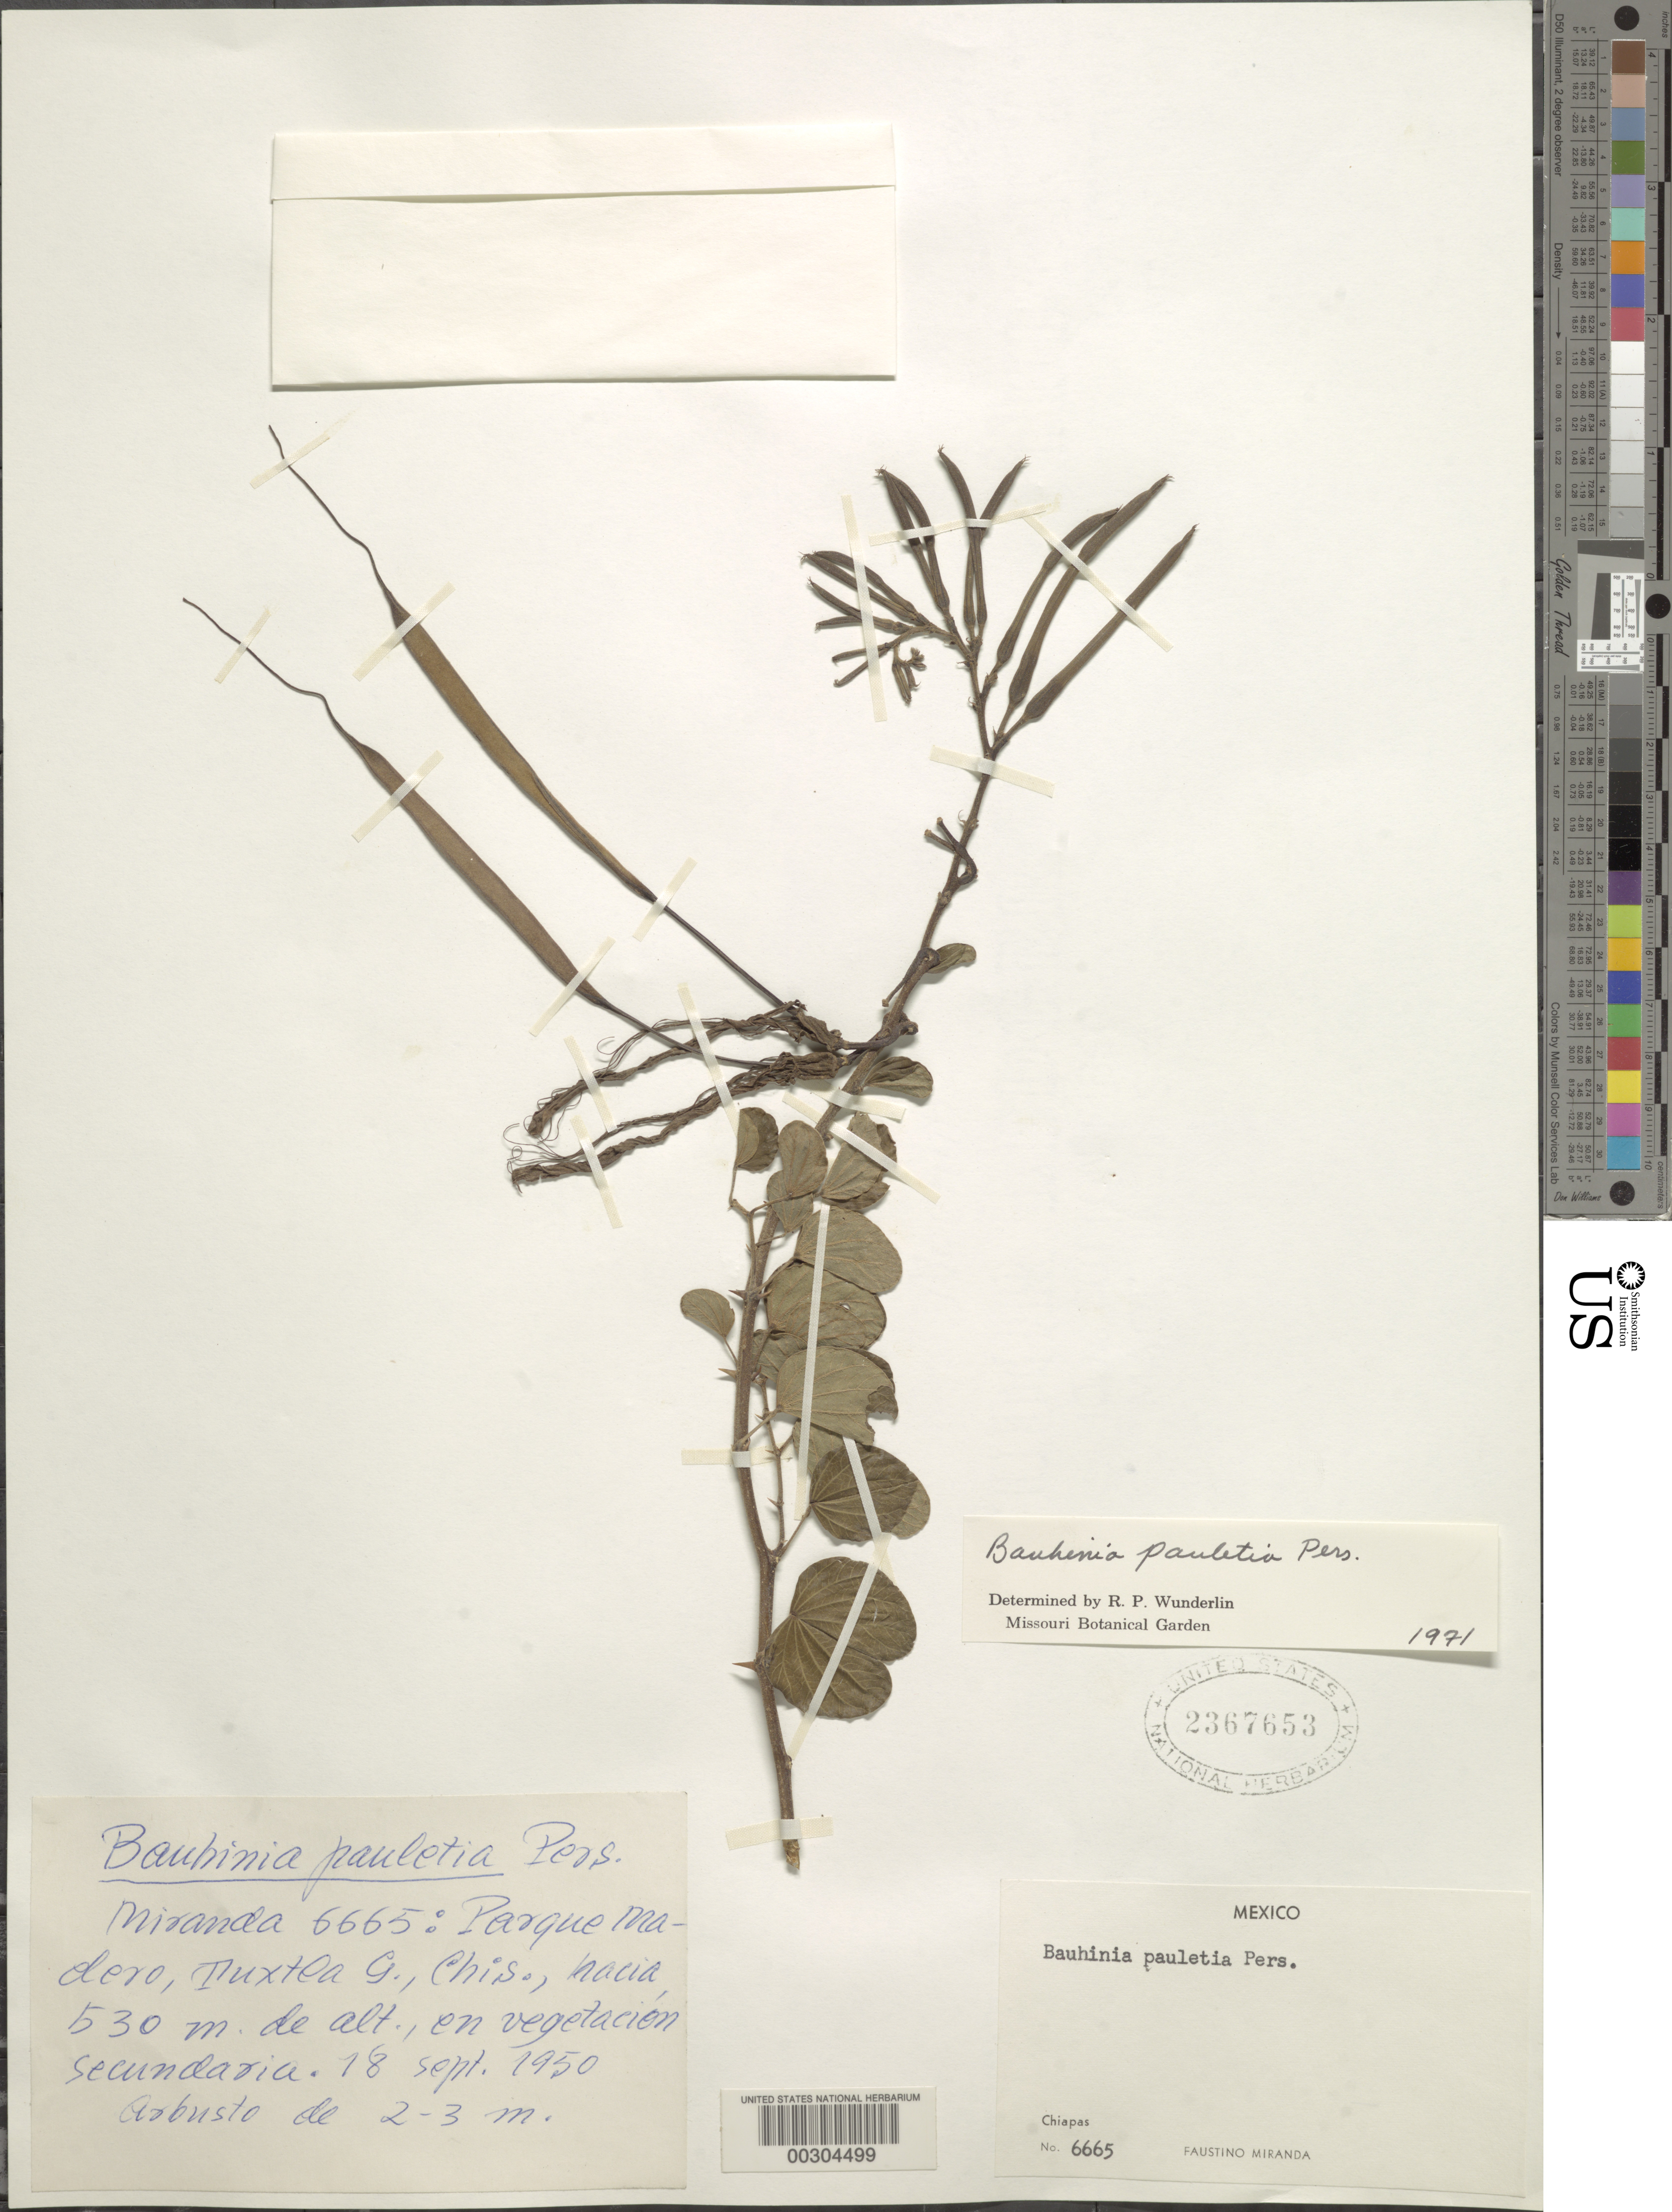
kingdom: Plantae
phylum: Tracheophyta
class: Magnoliopsida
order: Fabales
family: Fabaceae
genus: Bauhinia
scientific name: Bauhinia pauletia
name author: Pers.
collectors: F. Miranda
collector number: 6665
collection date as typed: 18 Sep 1950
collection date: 1950-09-18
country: Mexico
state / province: Chiapas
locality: Parque madero, Tuxtla g.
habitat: Secondary vegetation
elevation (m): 530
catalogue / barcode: US 2367653